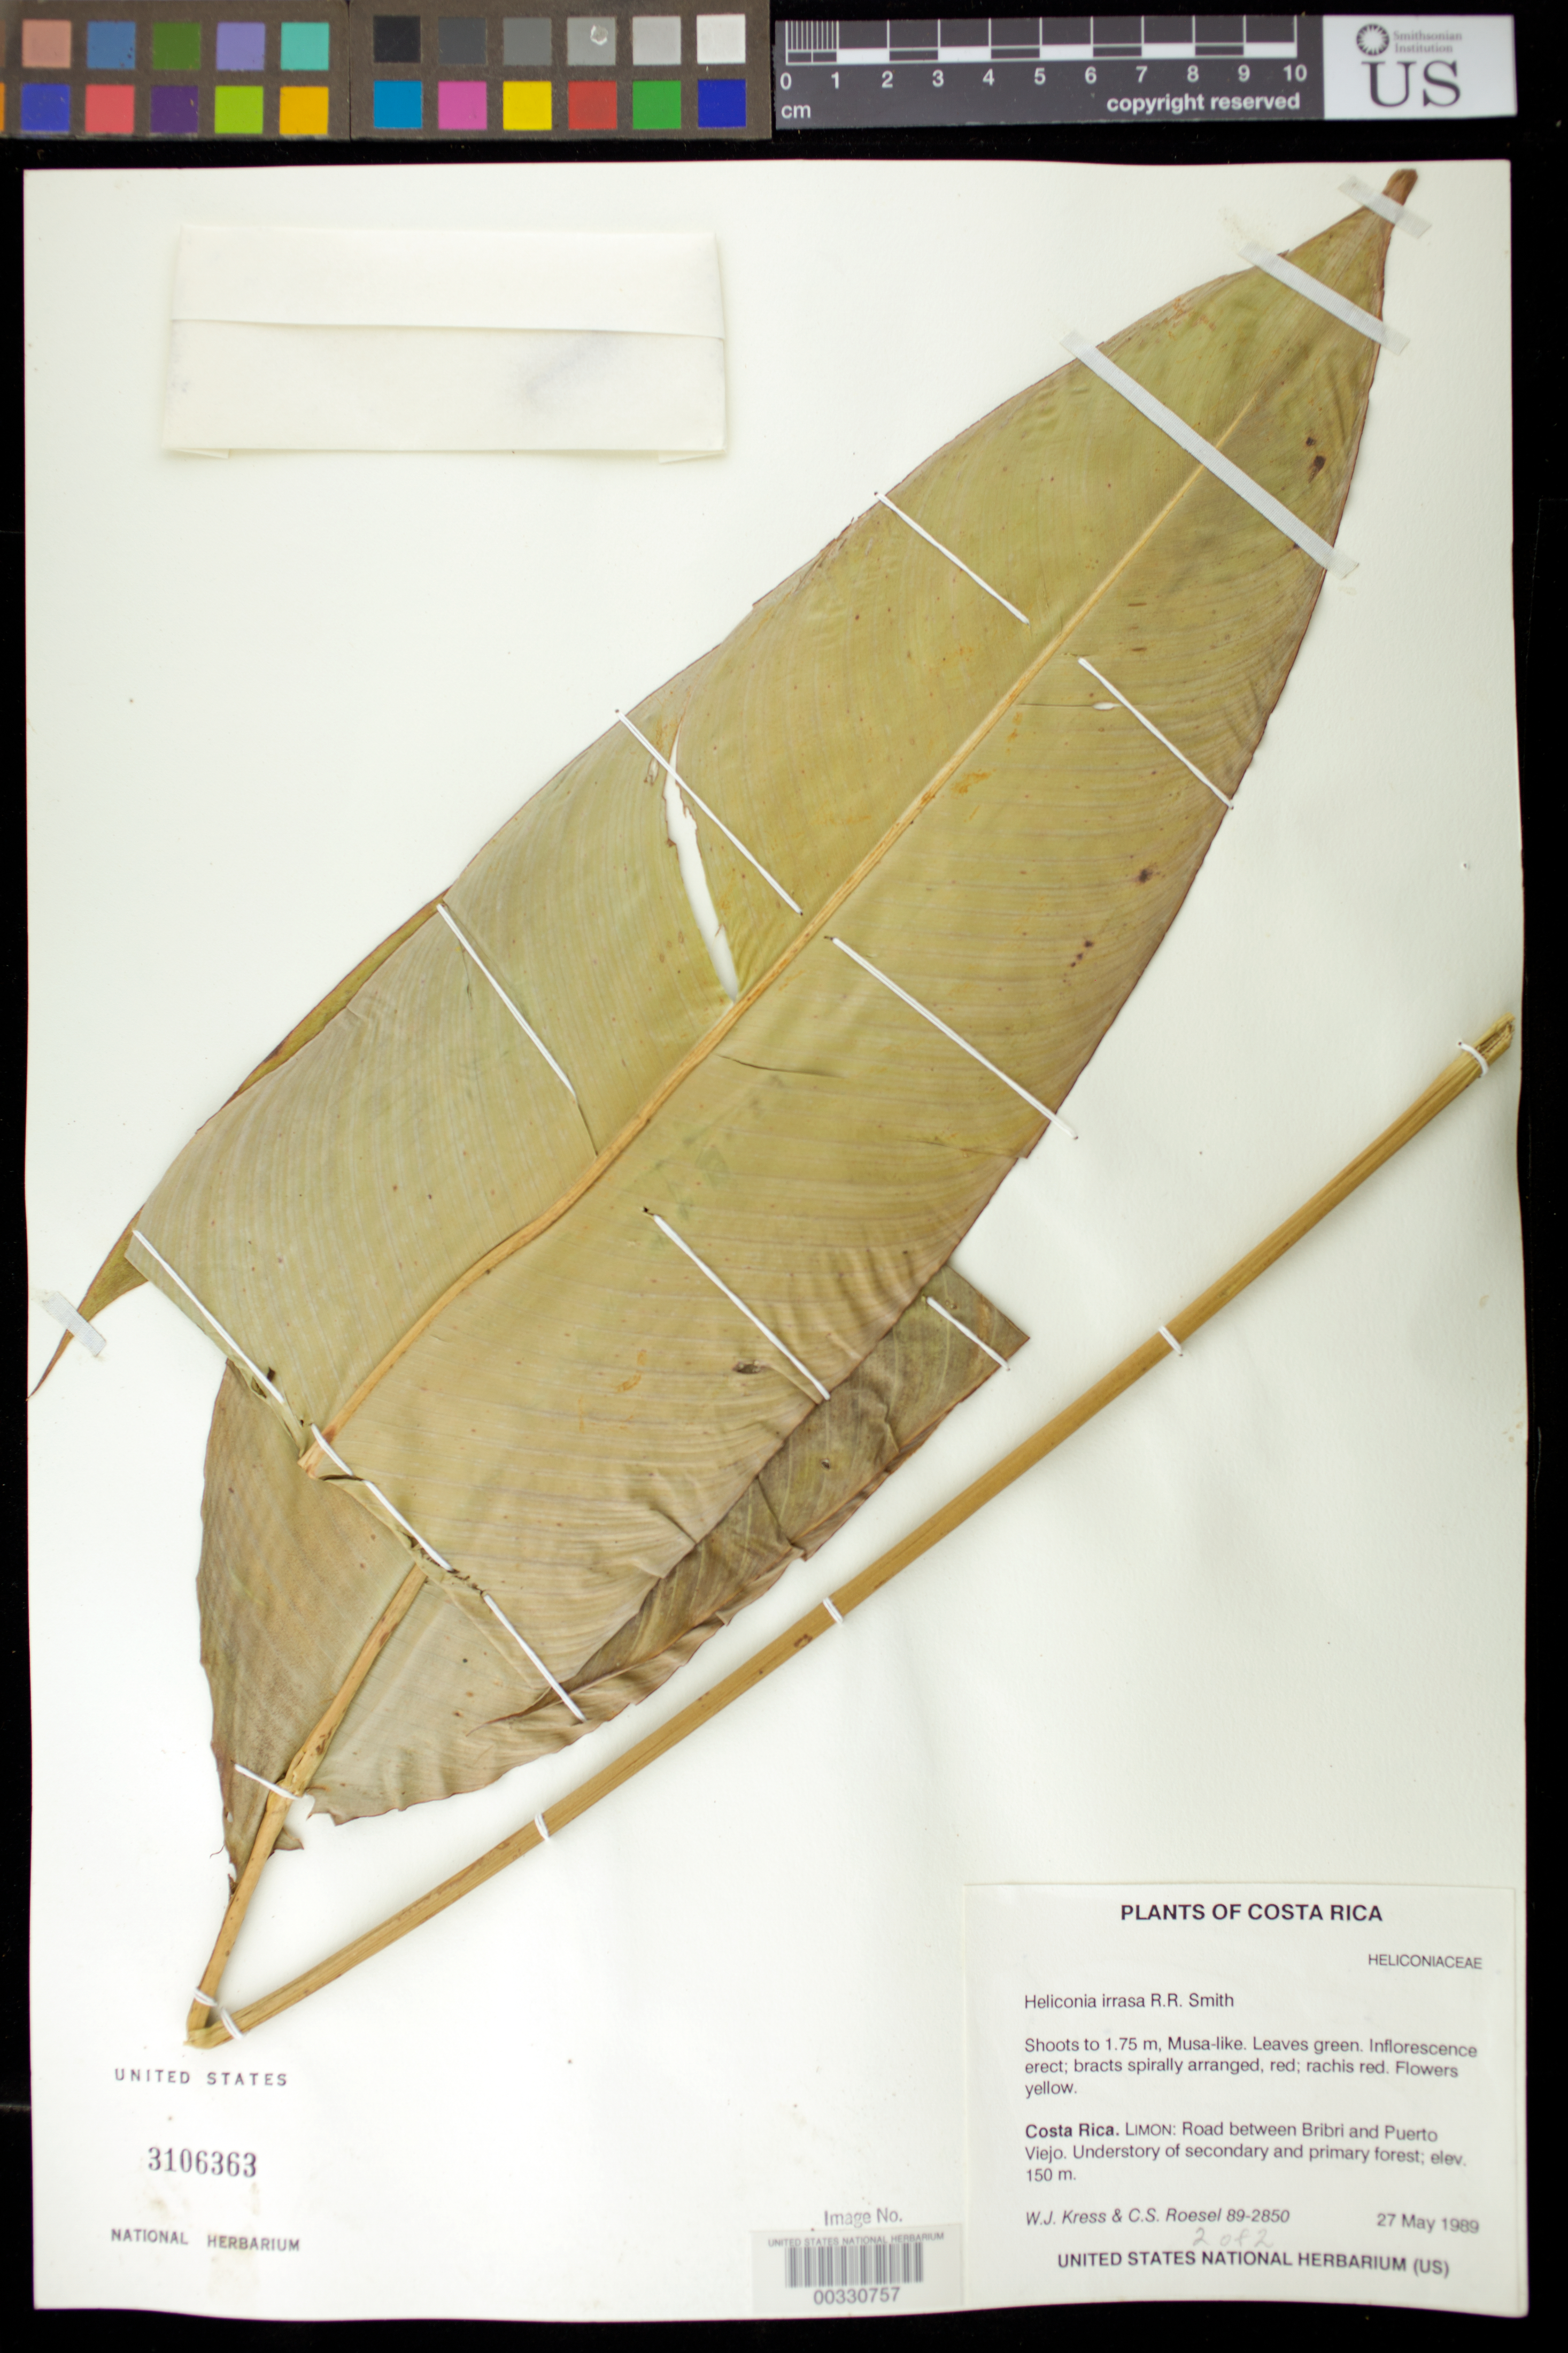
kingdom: Plantae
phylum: Tracheophyta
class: Liliopsida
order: Zingiberales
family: Heliconiaceae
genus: Heliconia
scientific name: Heliconia irrasa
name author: Lane ex R.R. Sm.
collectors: W. J. Kress & C. S. Roesel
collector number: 89-2850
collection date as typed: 27 May 1989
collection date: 1989-05-27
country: Costa Rica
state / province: Limón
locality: Road between bribri and puerto viejo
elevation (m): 150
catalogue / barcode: US 3106363